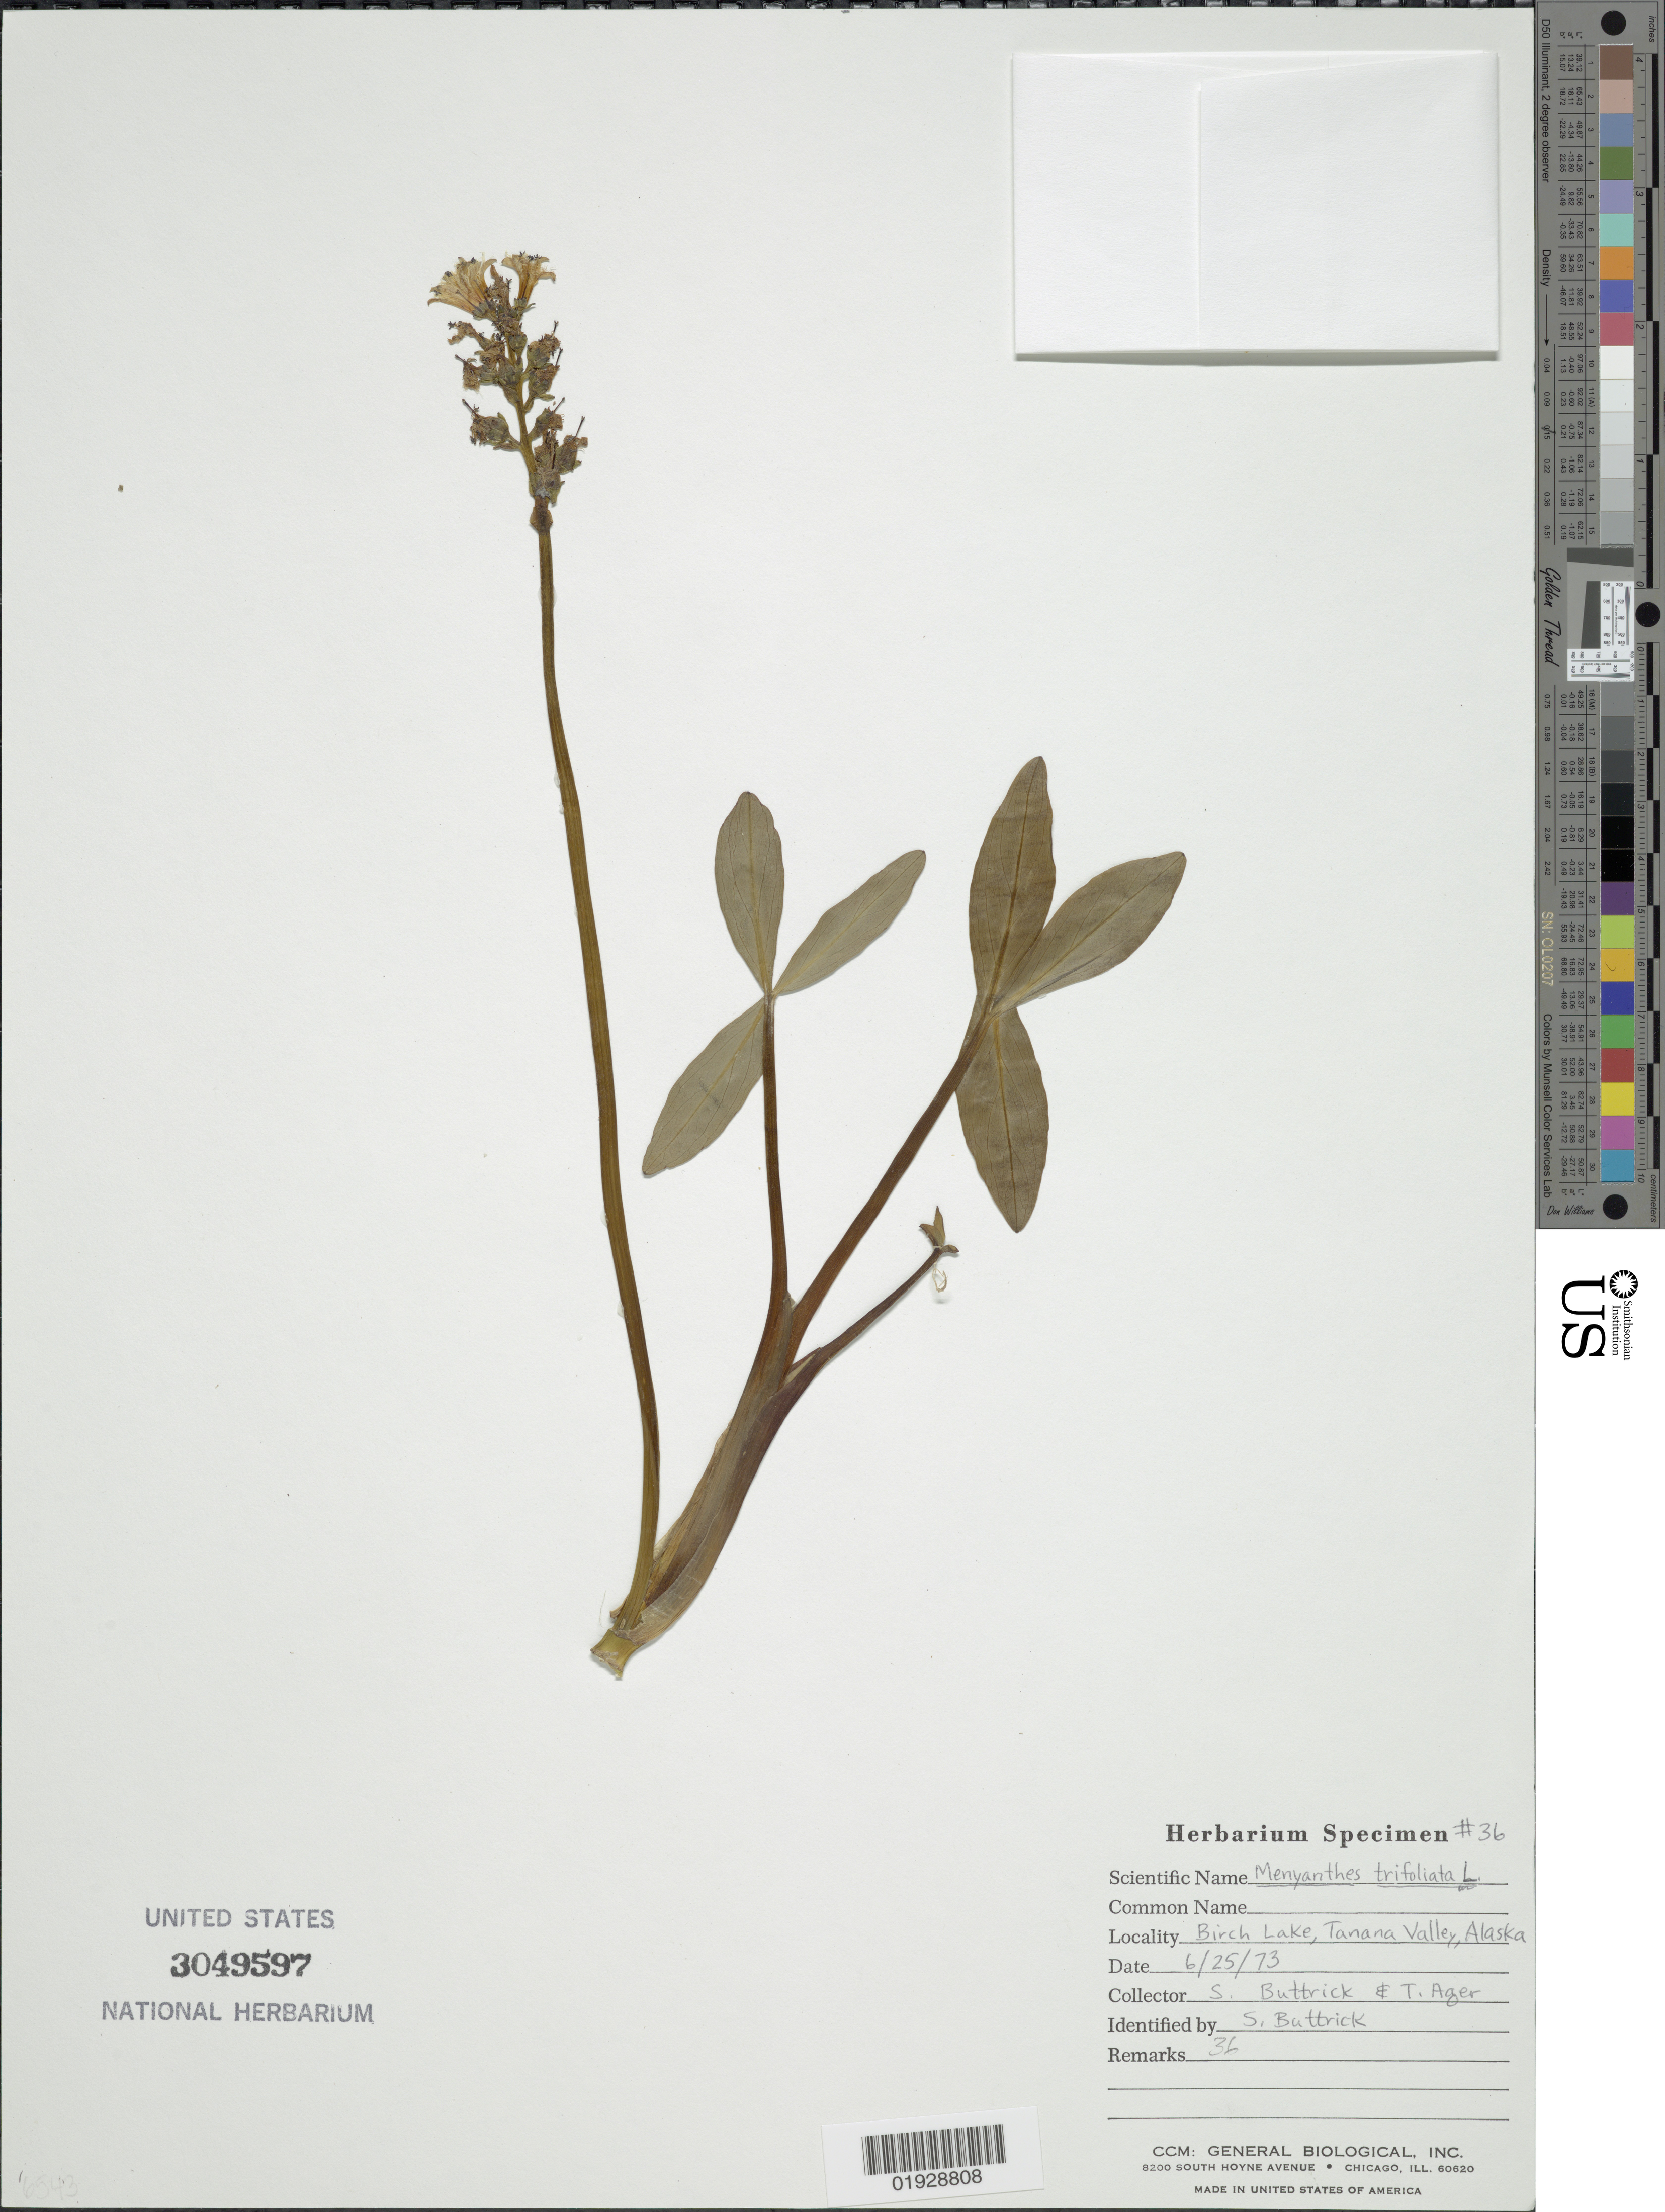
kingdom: Plantae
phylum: Tracheophyta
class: Magnoliopsida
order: Asterales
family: Menyanthaceae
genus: Menyanthes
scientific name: Menyanthes trifoliata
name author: L.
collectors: S. Buttrick & T. Ager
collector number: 36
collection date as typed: Transcribed d/m/y: 25/6/73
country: United States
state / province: Alaska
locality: Birch Lake, Tanana Valley.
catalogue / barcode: US 3049597